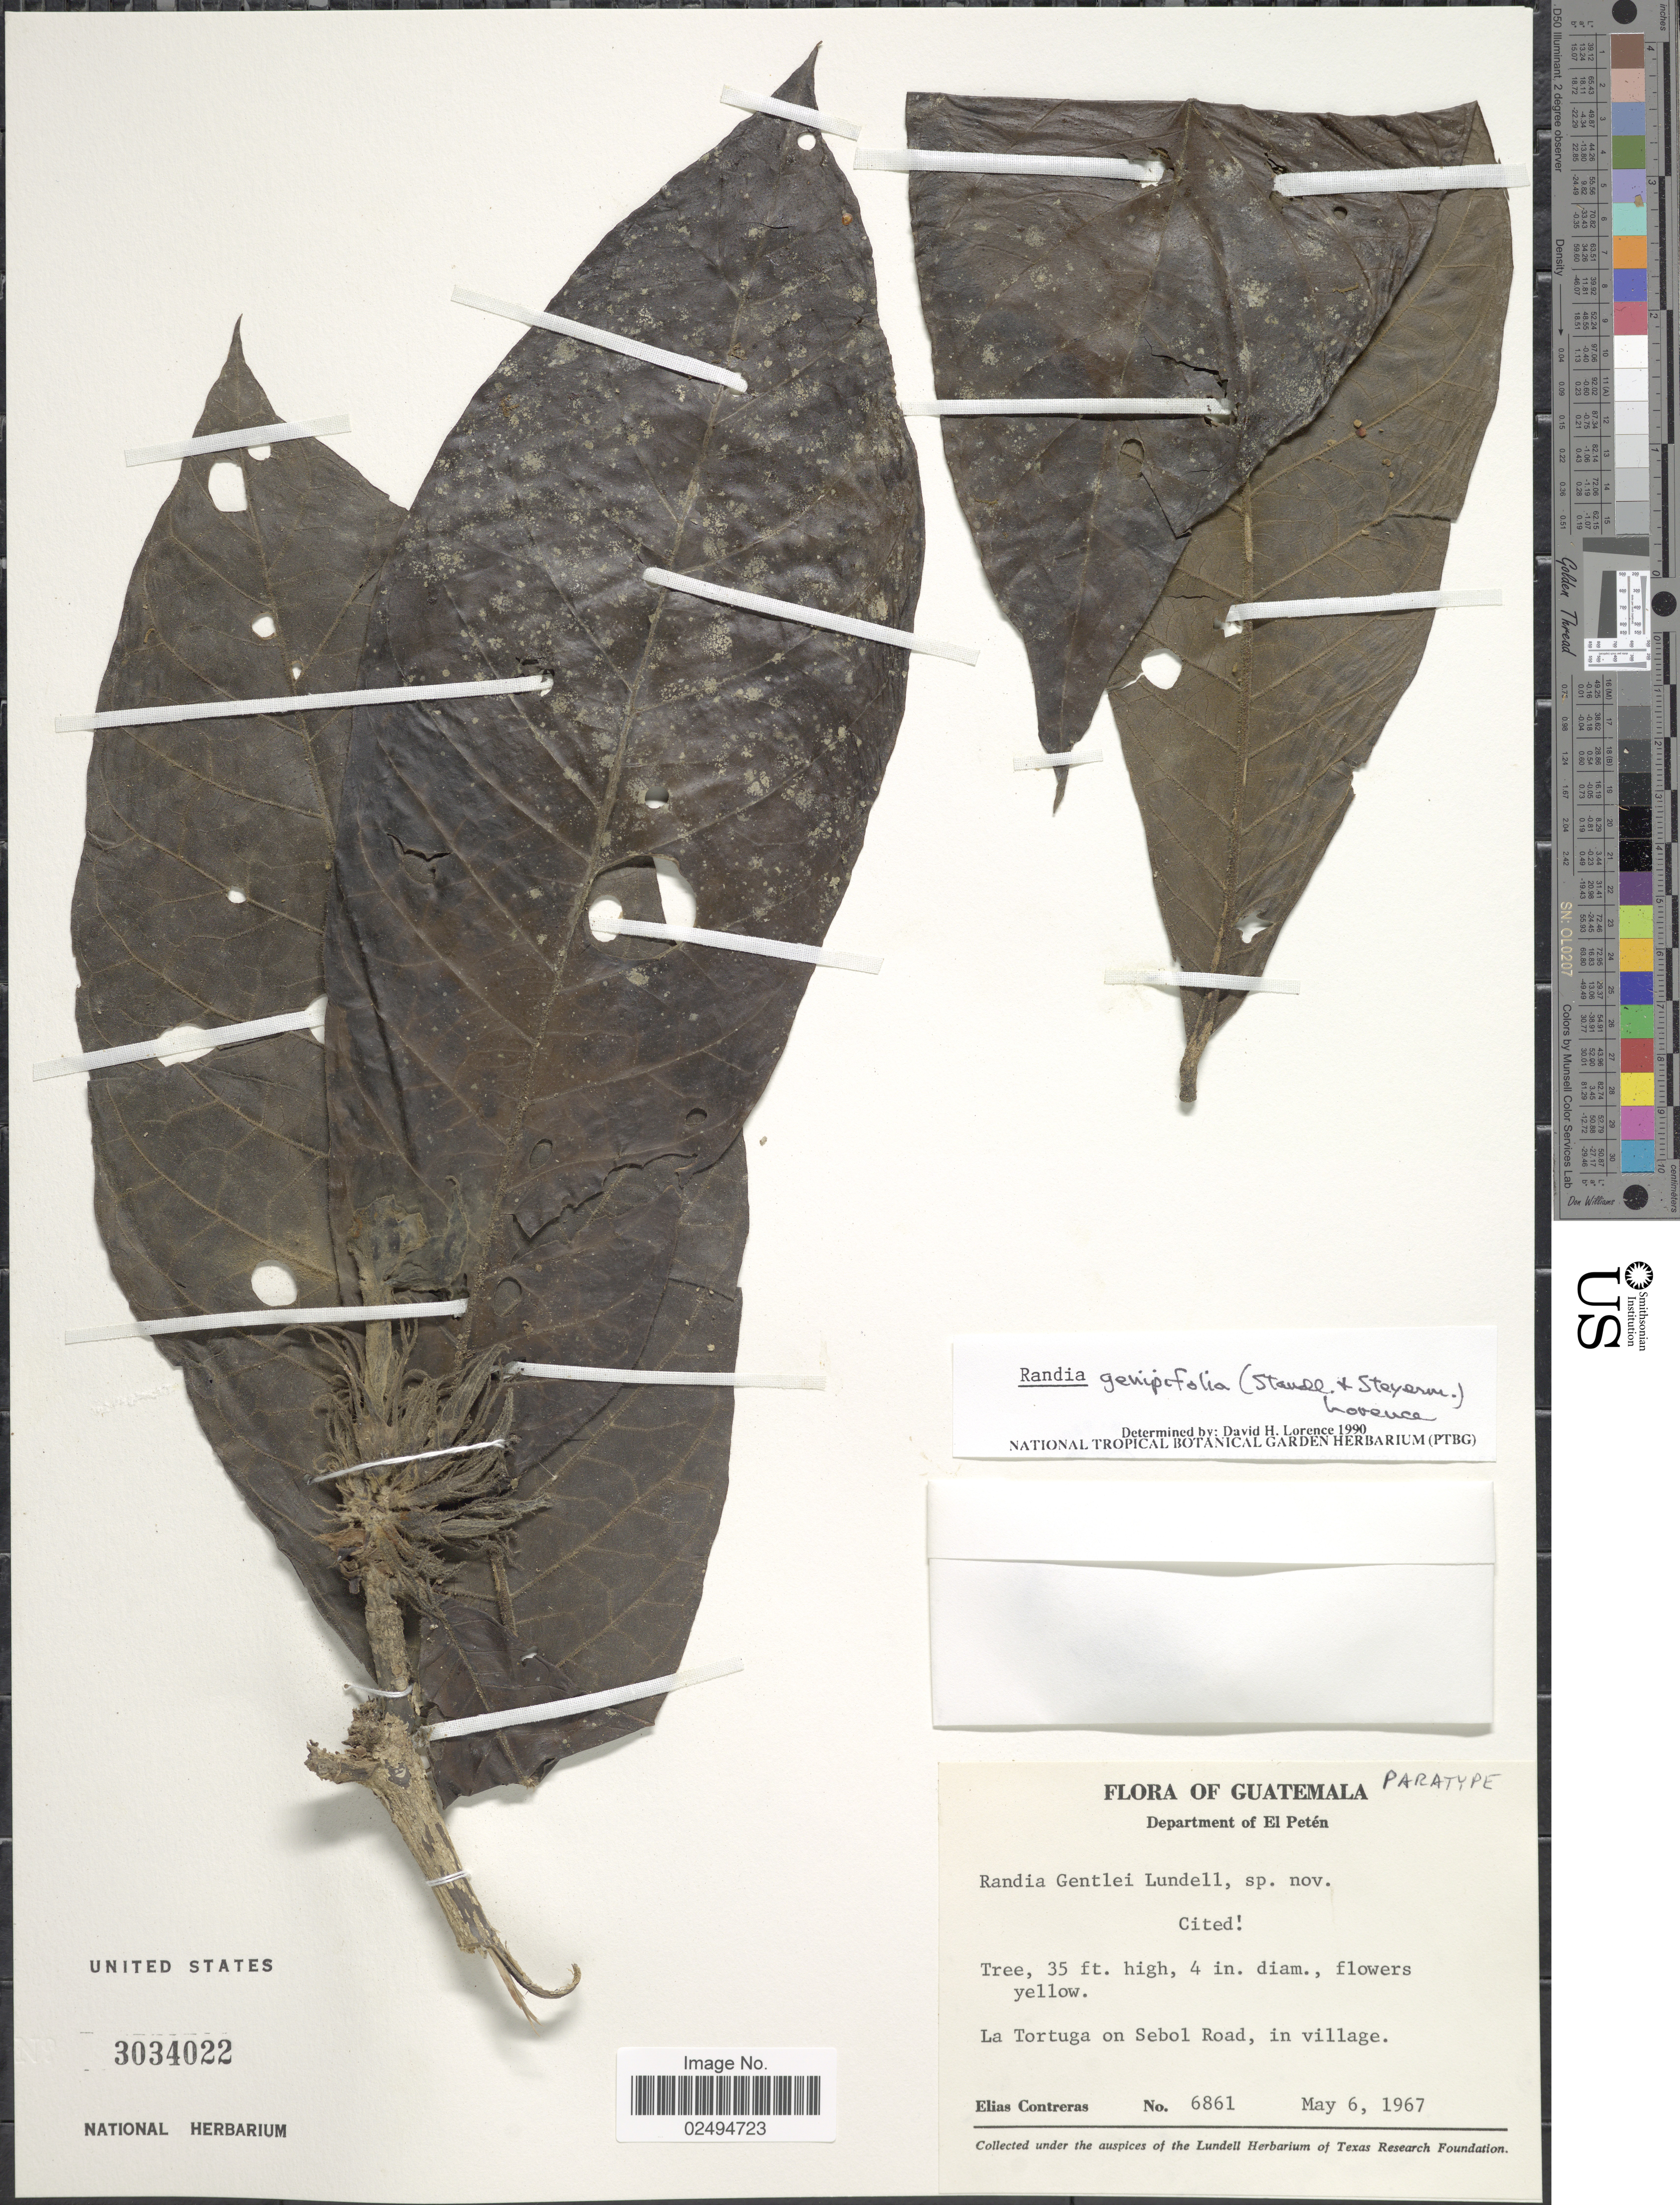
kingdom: Plantae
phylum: Tracheophyta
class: Magnoliopsida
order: Gentianales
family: Rubiaceae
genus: Randia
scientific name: Randia gentlei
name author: Lundell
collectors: E. Contreras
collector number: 6861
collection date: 1967-05-06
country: Guatemala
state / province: El Petén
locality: Department of El Peten. La Tortuga on Sebol Road, in village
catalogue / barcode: US 3034022